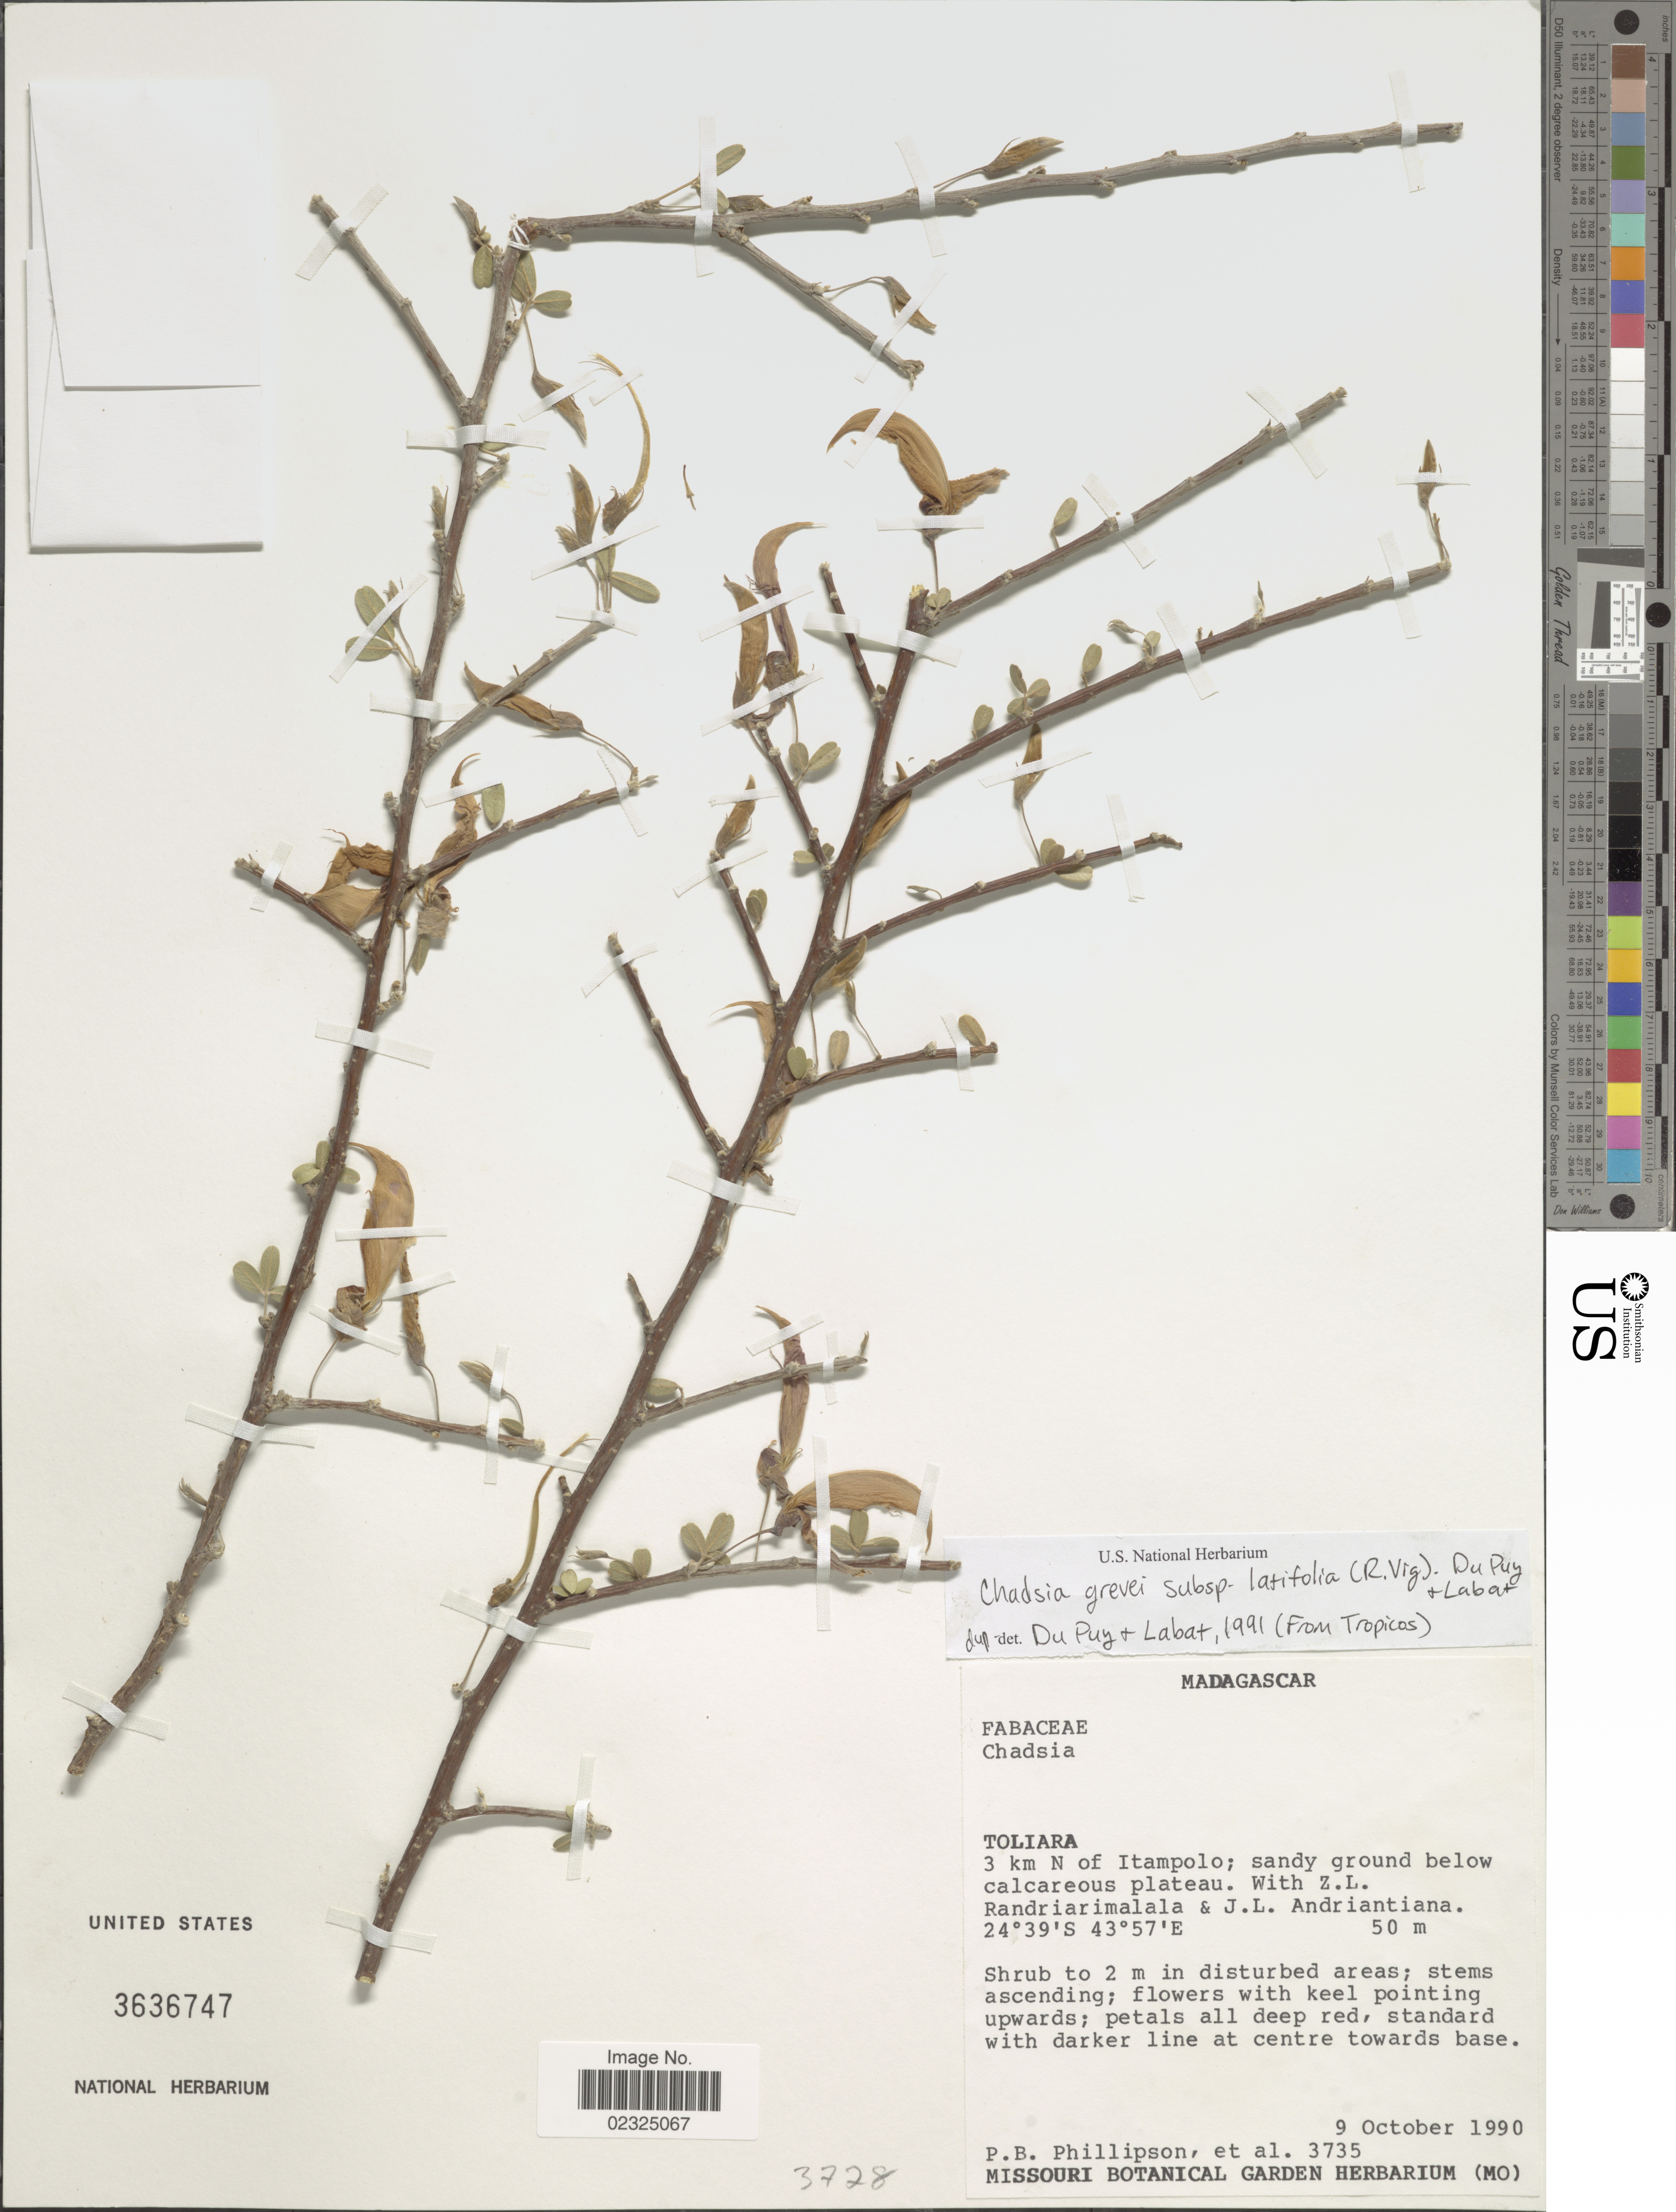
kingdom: Plantae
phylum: Tracheophyta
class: Magnoliopsida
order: Fabales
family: Fabaceae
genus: Chadsia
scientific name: Chadsia grevei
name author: Drake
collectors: P. B. Phillipson, Z. Randriarimalala & J. Andriantiana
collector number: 3735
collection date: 1990-10-09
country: Madagascar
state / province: Atsimo-Andrefana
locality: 3 km N of Itampolo.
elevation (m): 50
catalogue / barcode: US 3636747